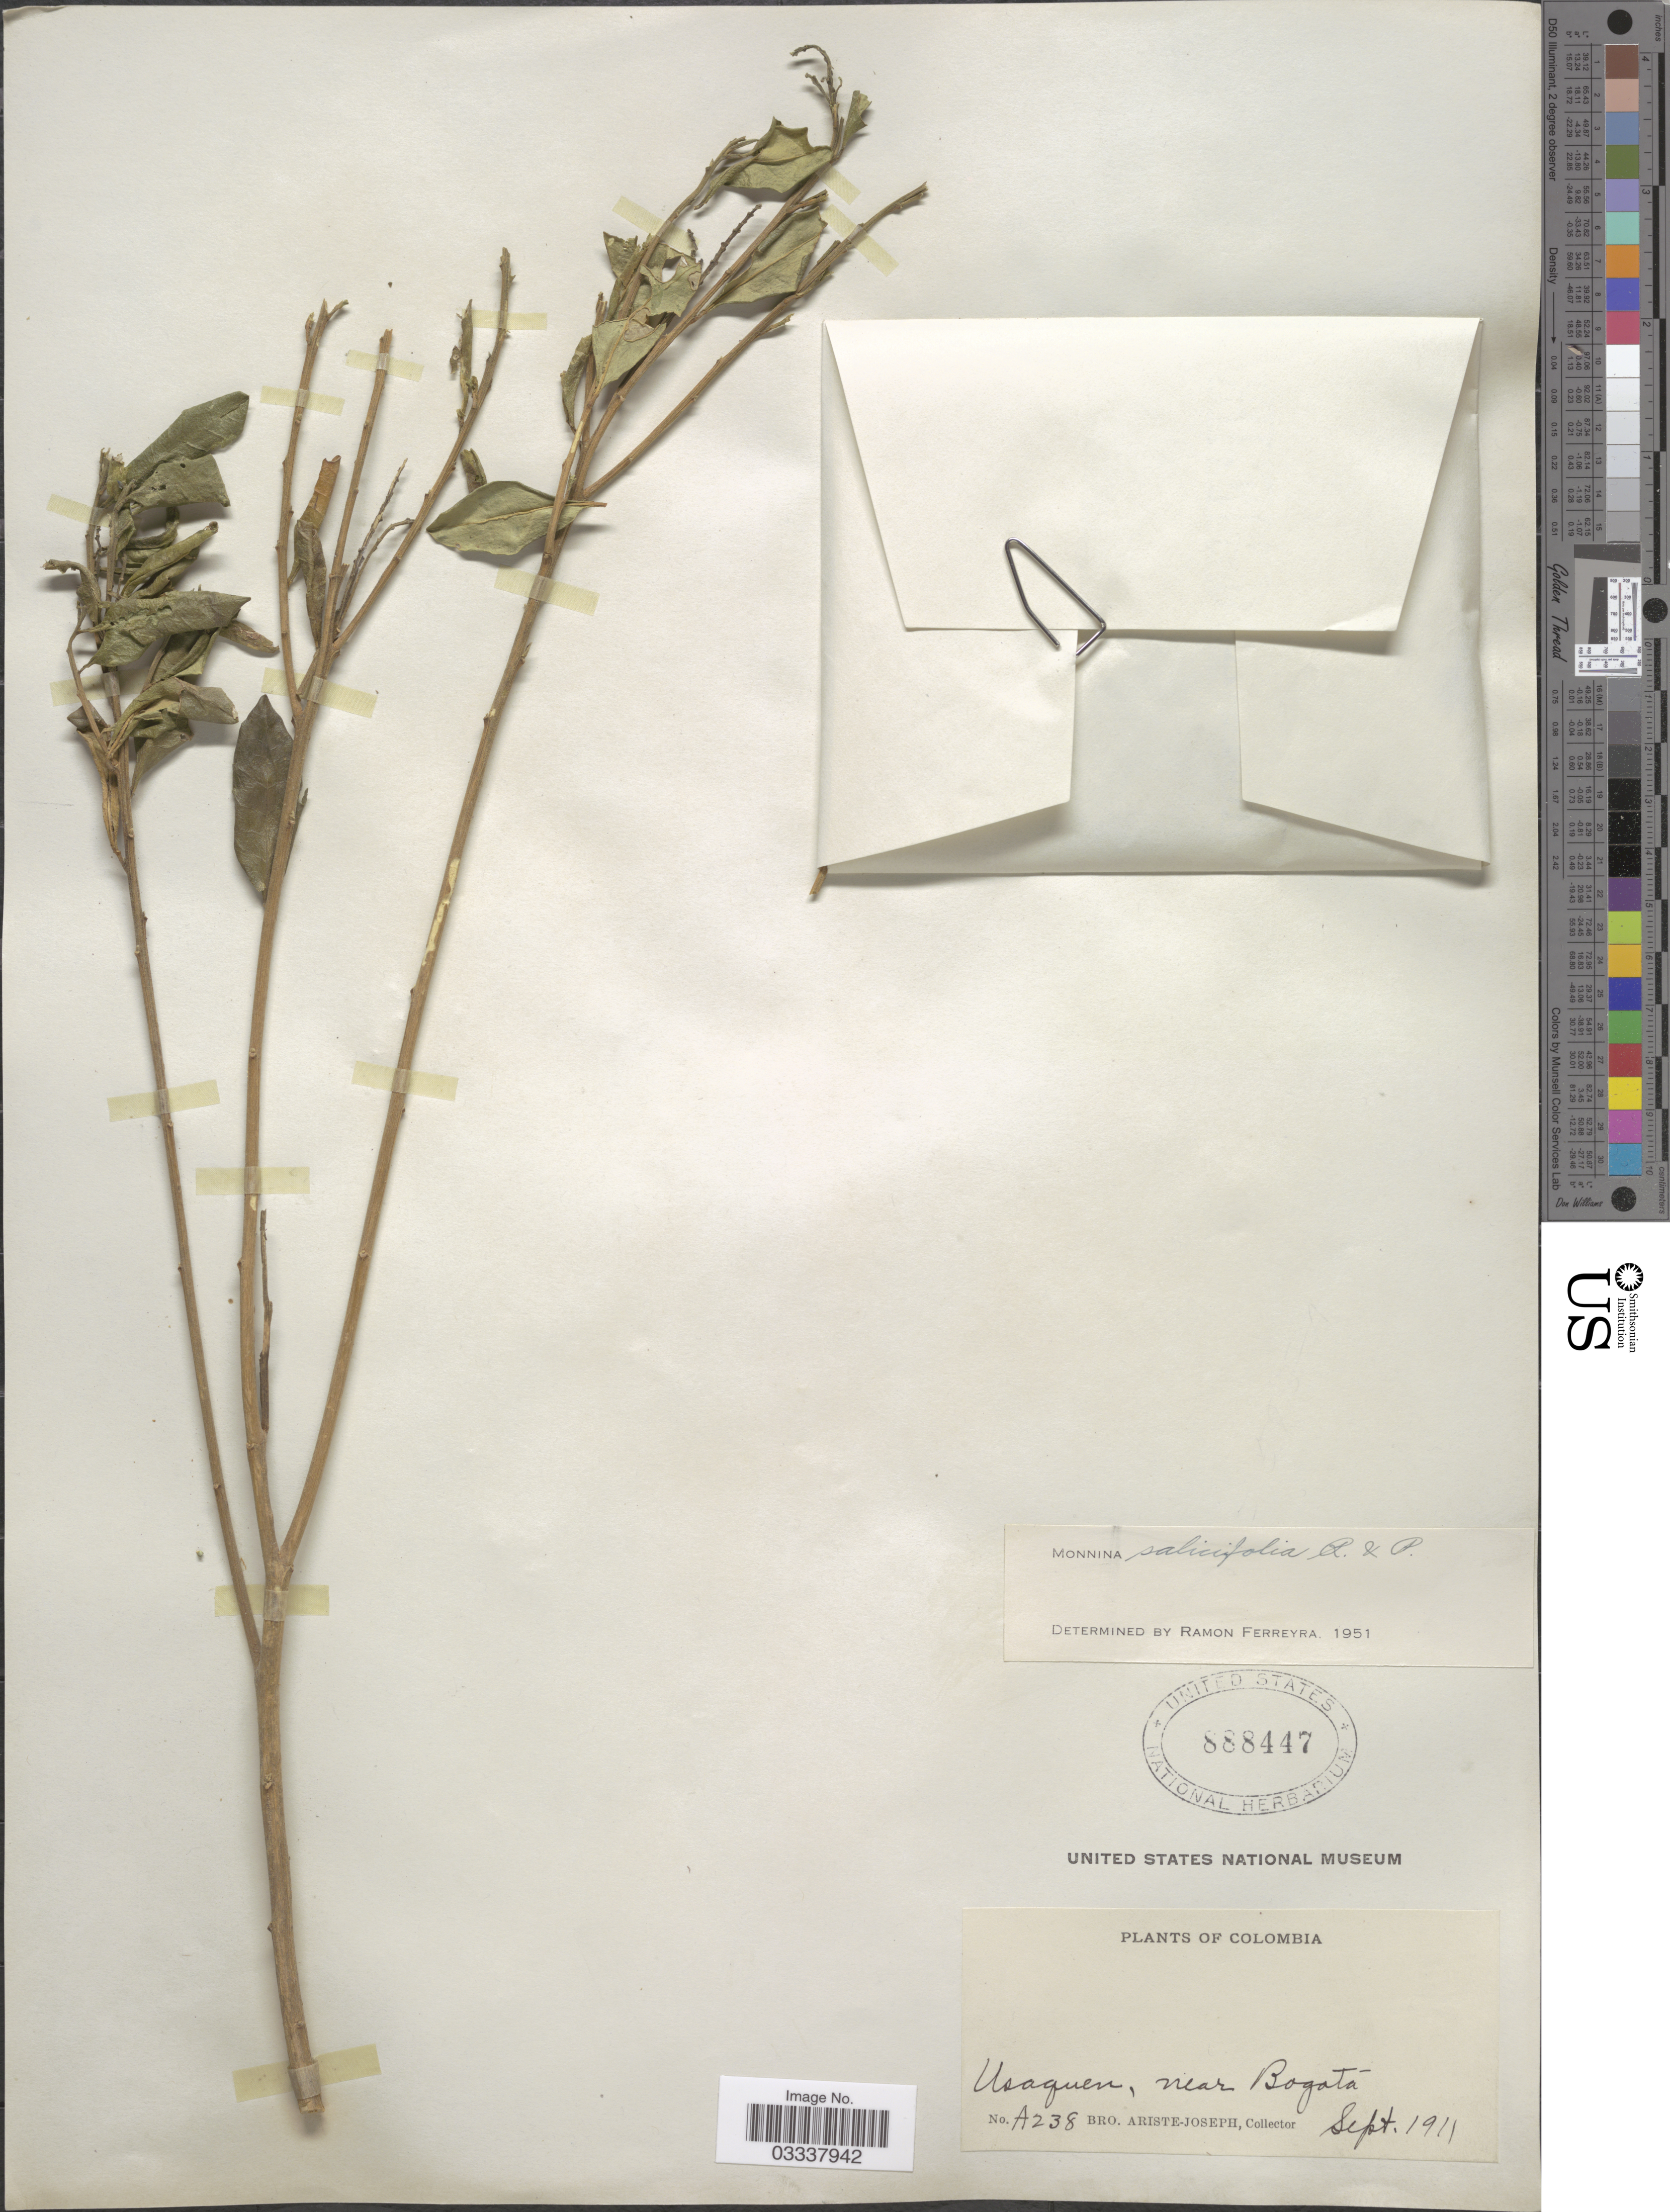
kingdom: Plantae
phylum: Tracheophyta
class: Magnoliopsida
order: Fabales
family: Polygalaceae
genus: Monnina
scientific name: Monnina salicifolia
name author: Ruiz & Pav.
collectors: Bro. Ariste-Joseph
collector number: A238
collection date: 1911-09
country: Colombia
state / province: Bogota D.C.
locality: Usaquen, near Bogotá.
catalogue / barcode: US 888447